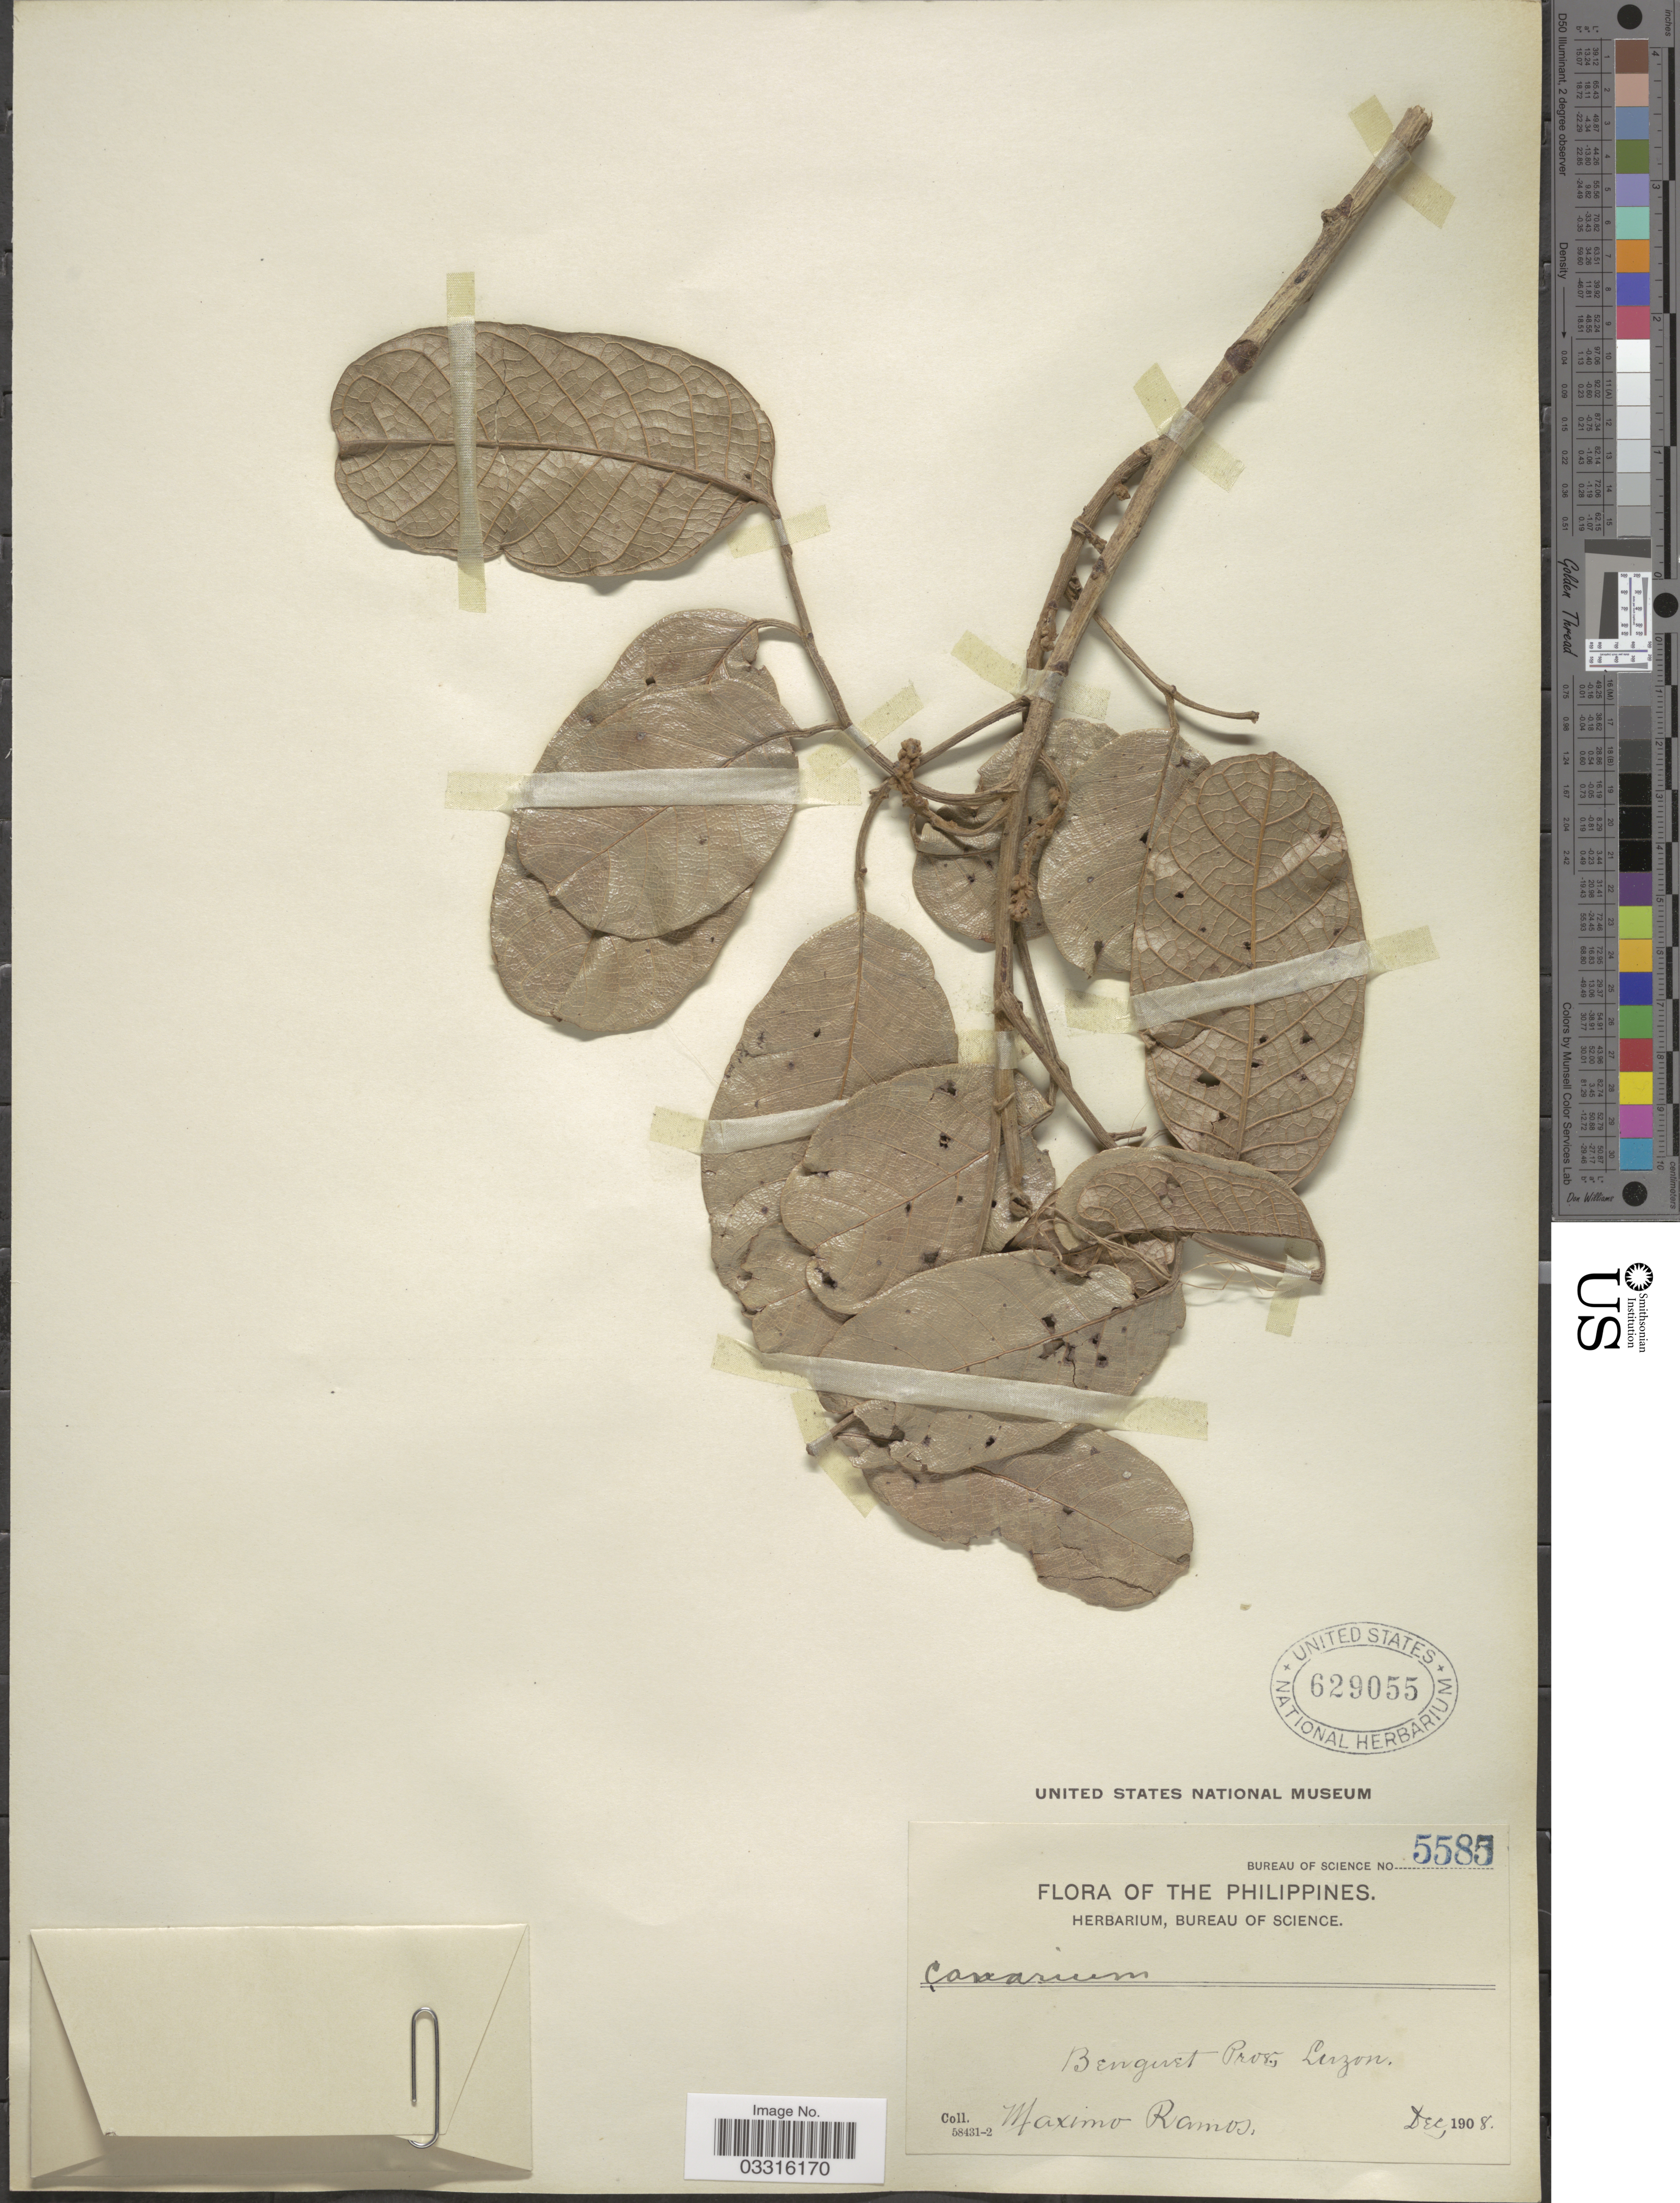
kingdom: Plantae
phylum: Tracheophyta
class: Magnoliopsida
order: Sapindales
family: Burseraceae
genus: Canarium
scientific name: Canarium sp.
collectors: M. Ramos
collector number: Bureau of Science 5585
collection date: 1908-12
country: Philippines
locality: Benguet Prov., Luzon.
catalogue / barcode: US 629055